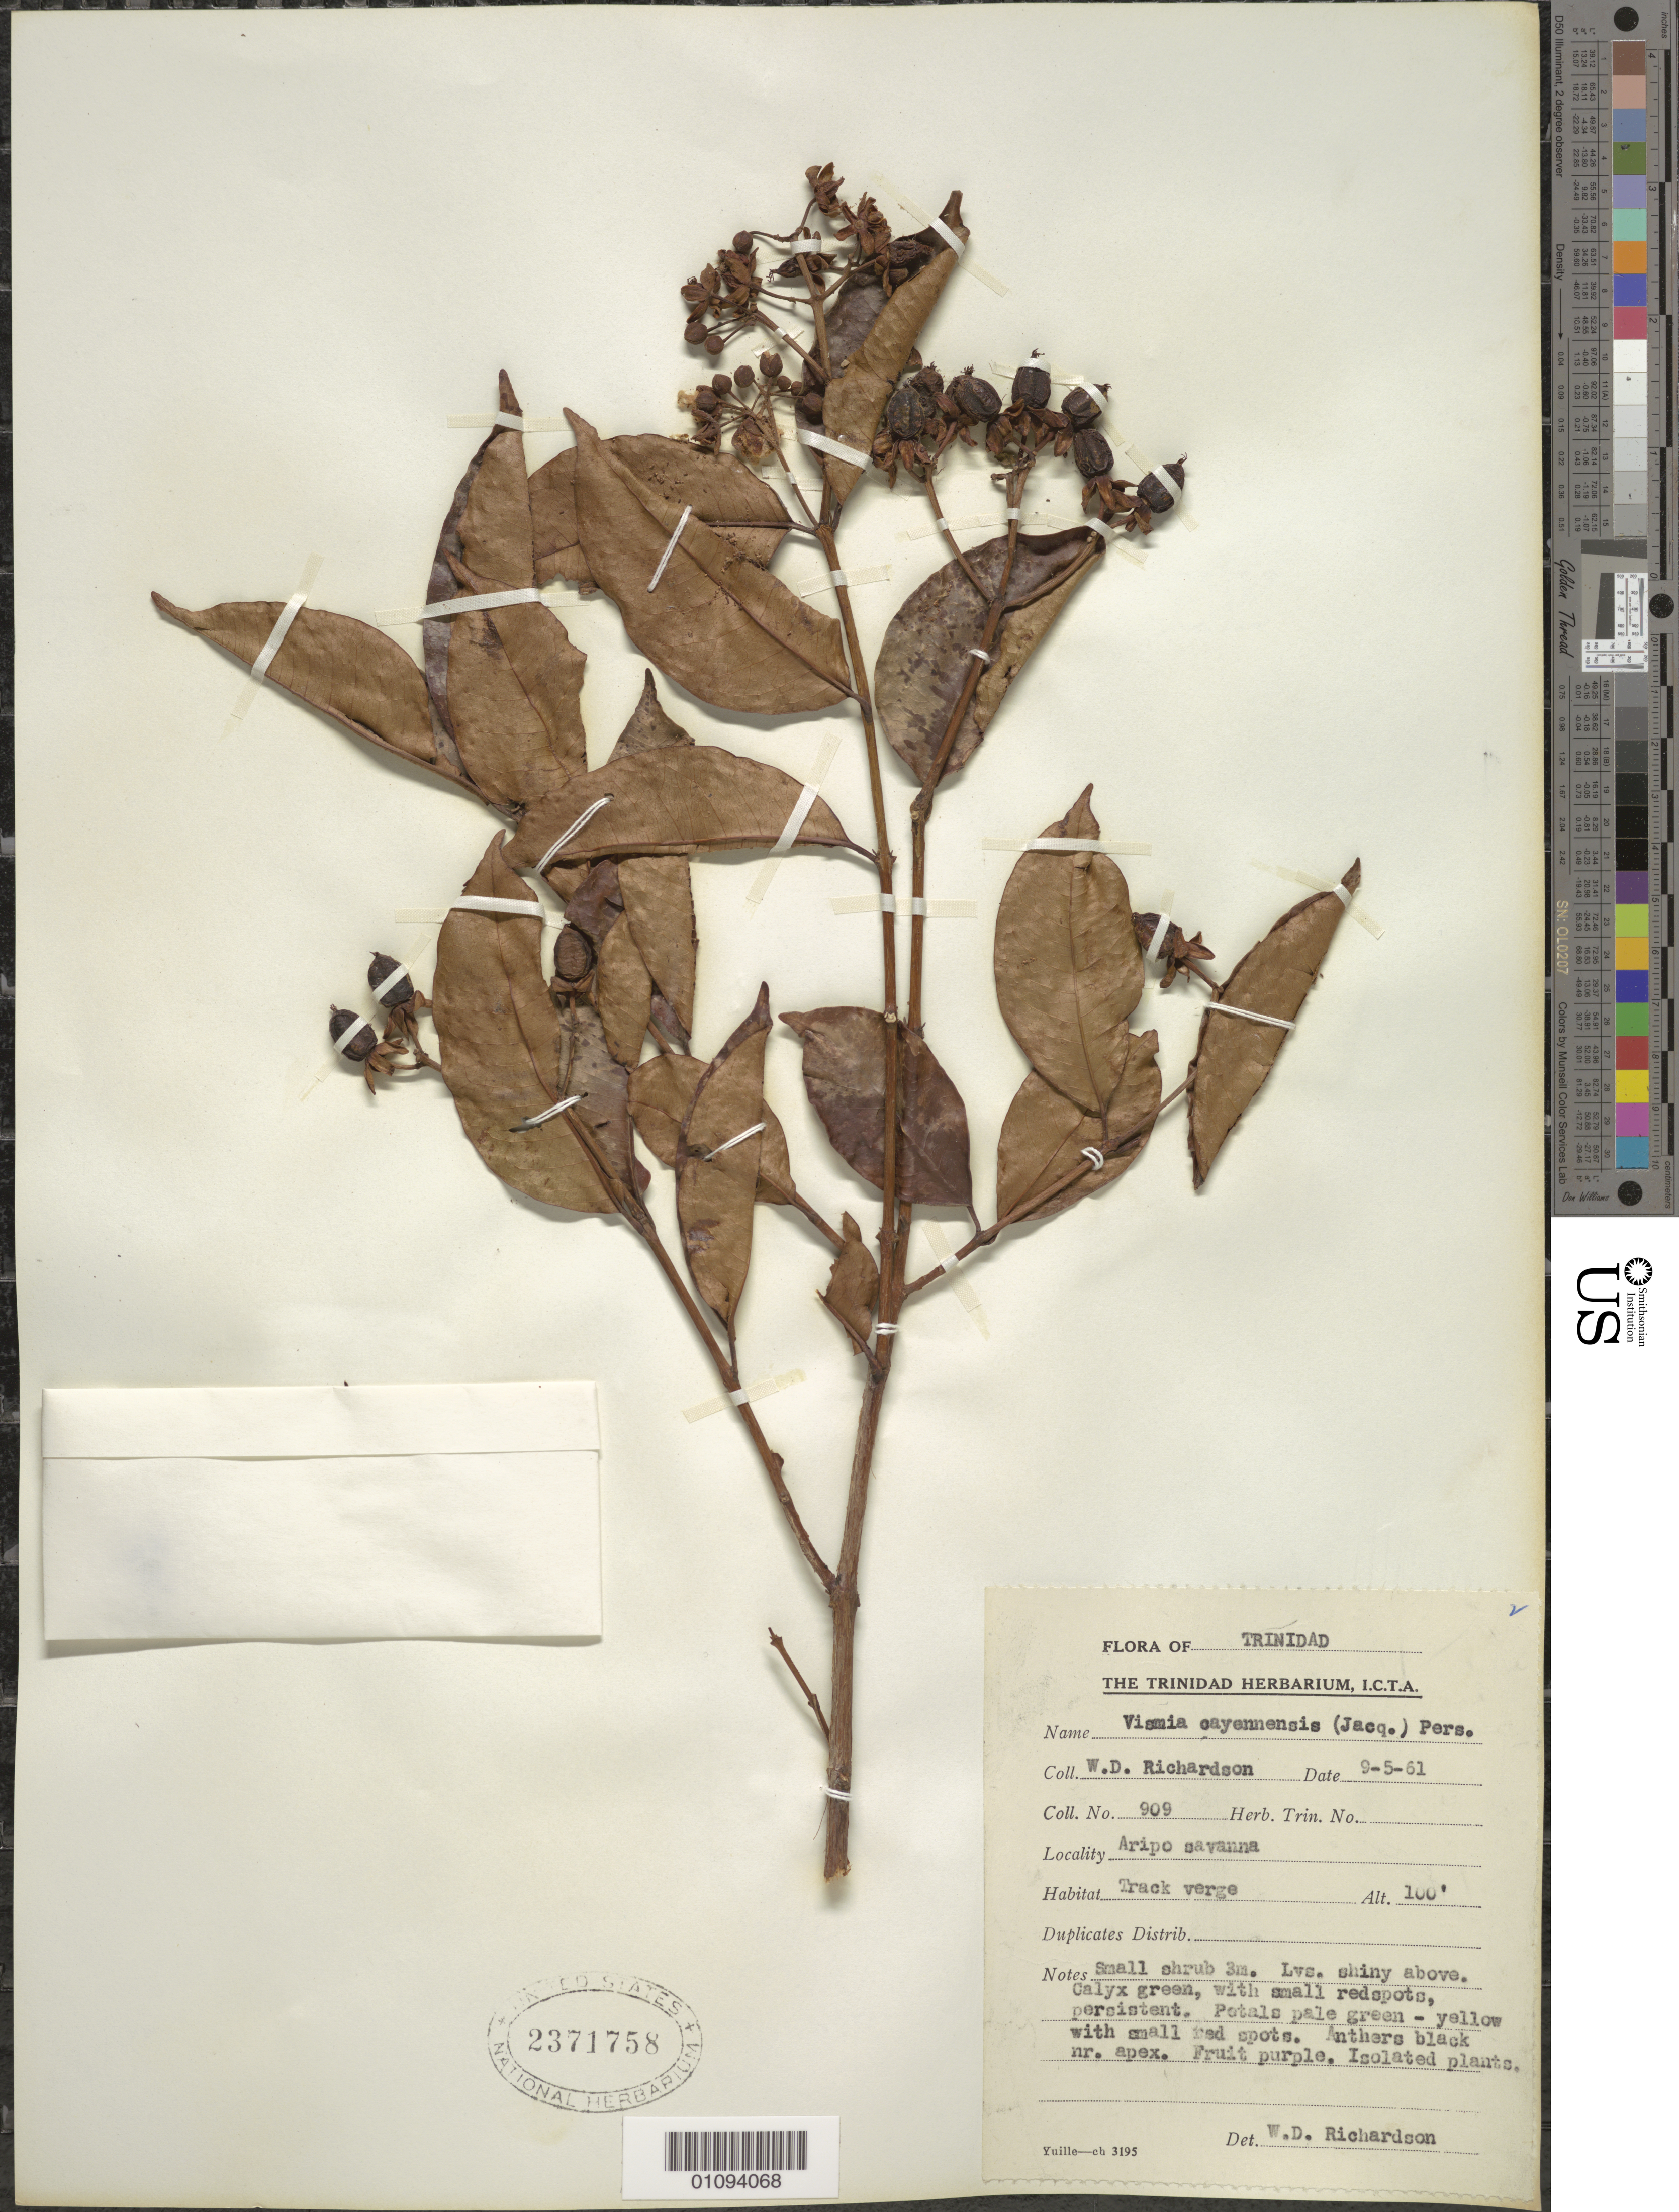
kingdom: Plantae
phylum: Tracheophyta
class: Magnoliopsida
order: Malpighiales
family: Hypericaceae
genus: Vismia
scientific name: Vismia cayennensis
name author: (Jacq.) Pers.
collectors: W. D. Richardson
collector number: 909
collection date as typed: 09 May 1961 or 05 Sep 1961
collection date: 1961-05-09 or 1961-09-05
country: Trinidad and Tobago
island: Trinidad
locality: Aripo Savanna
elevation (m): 30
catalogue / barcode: US 2371758